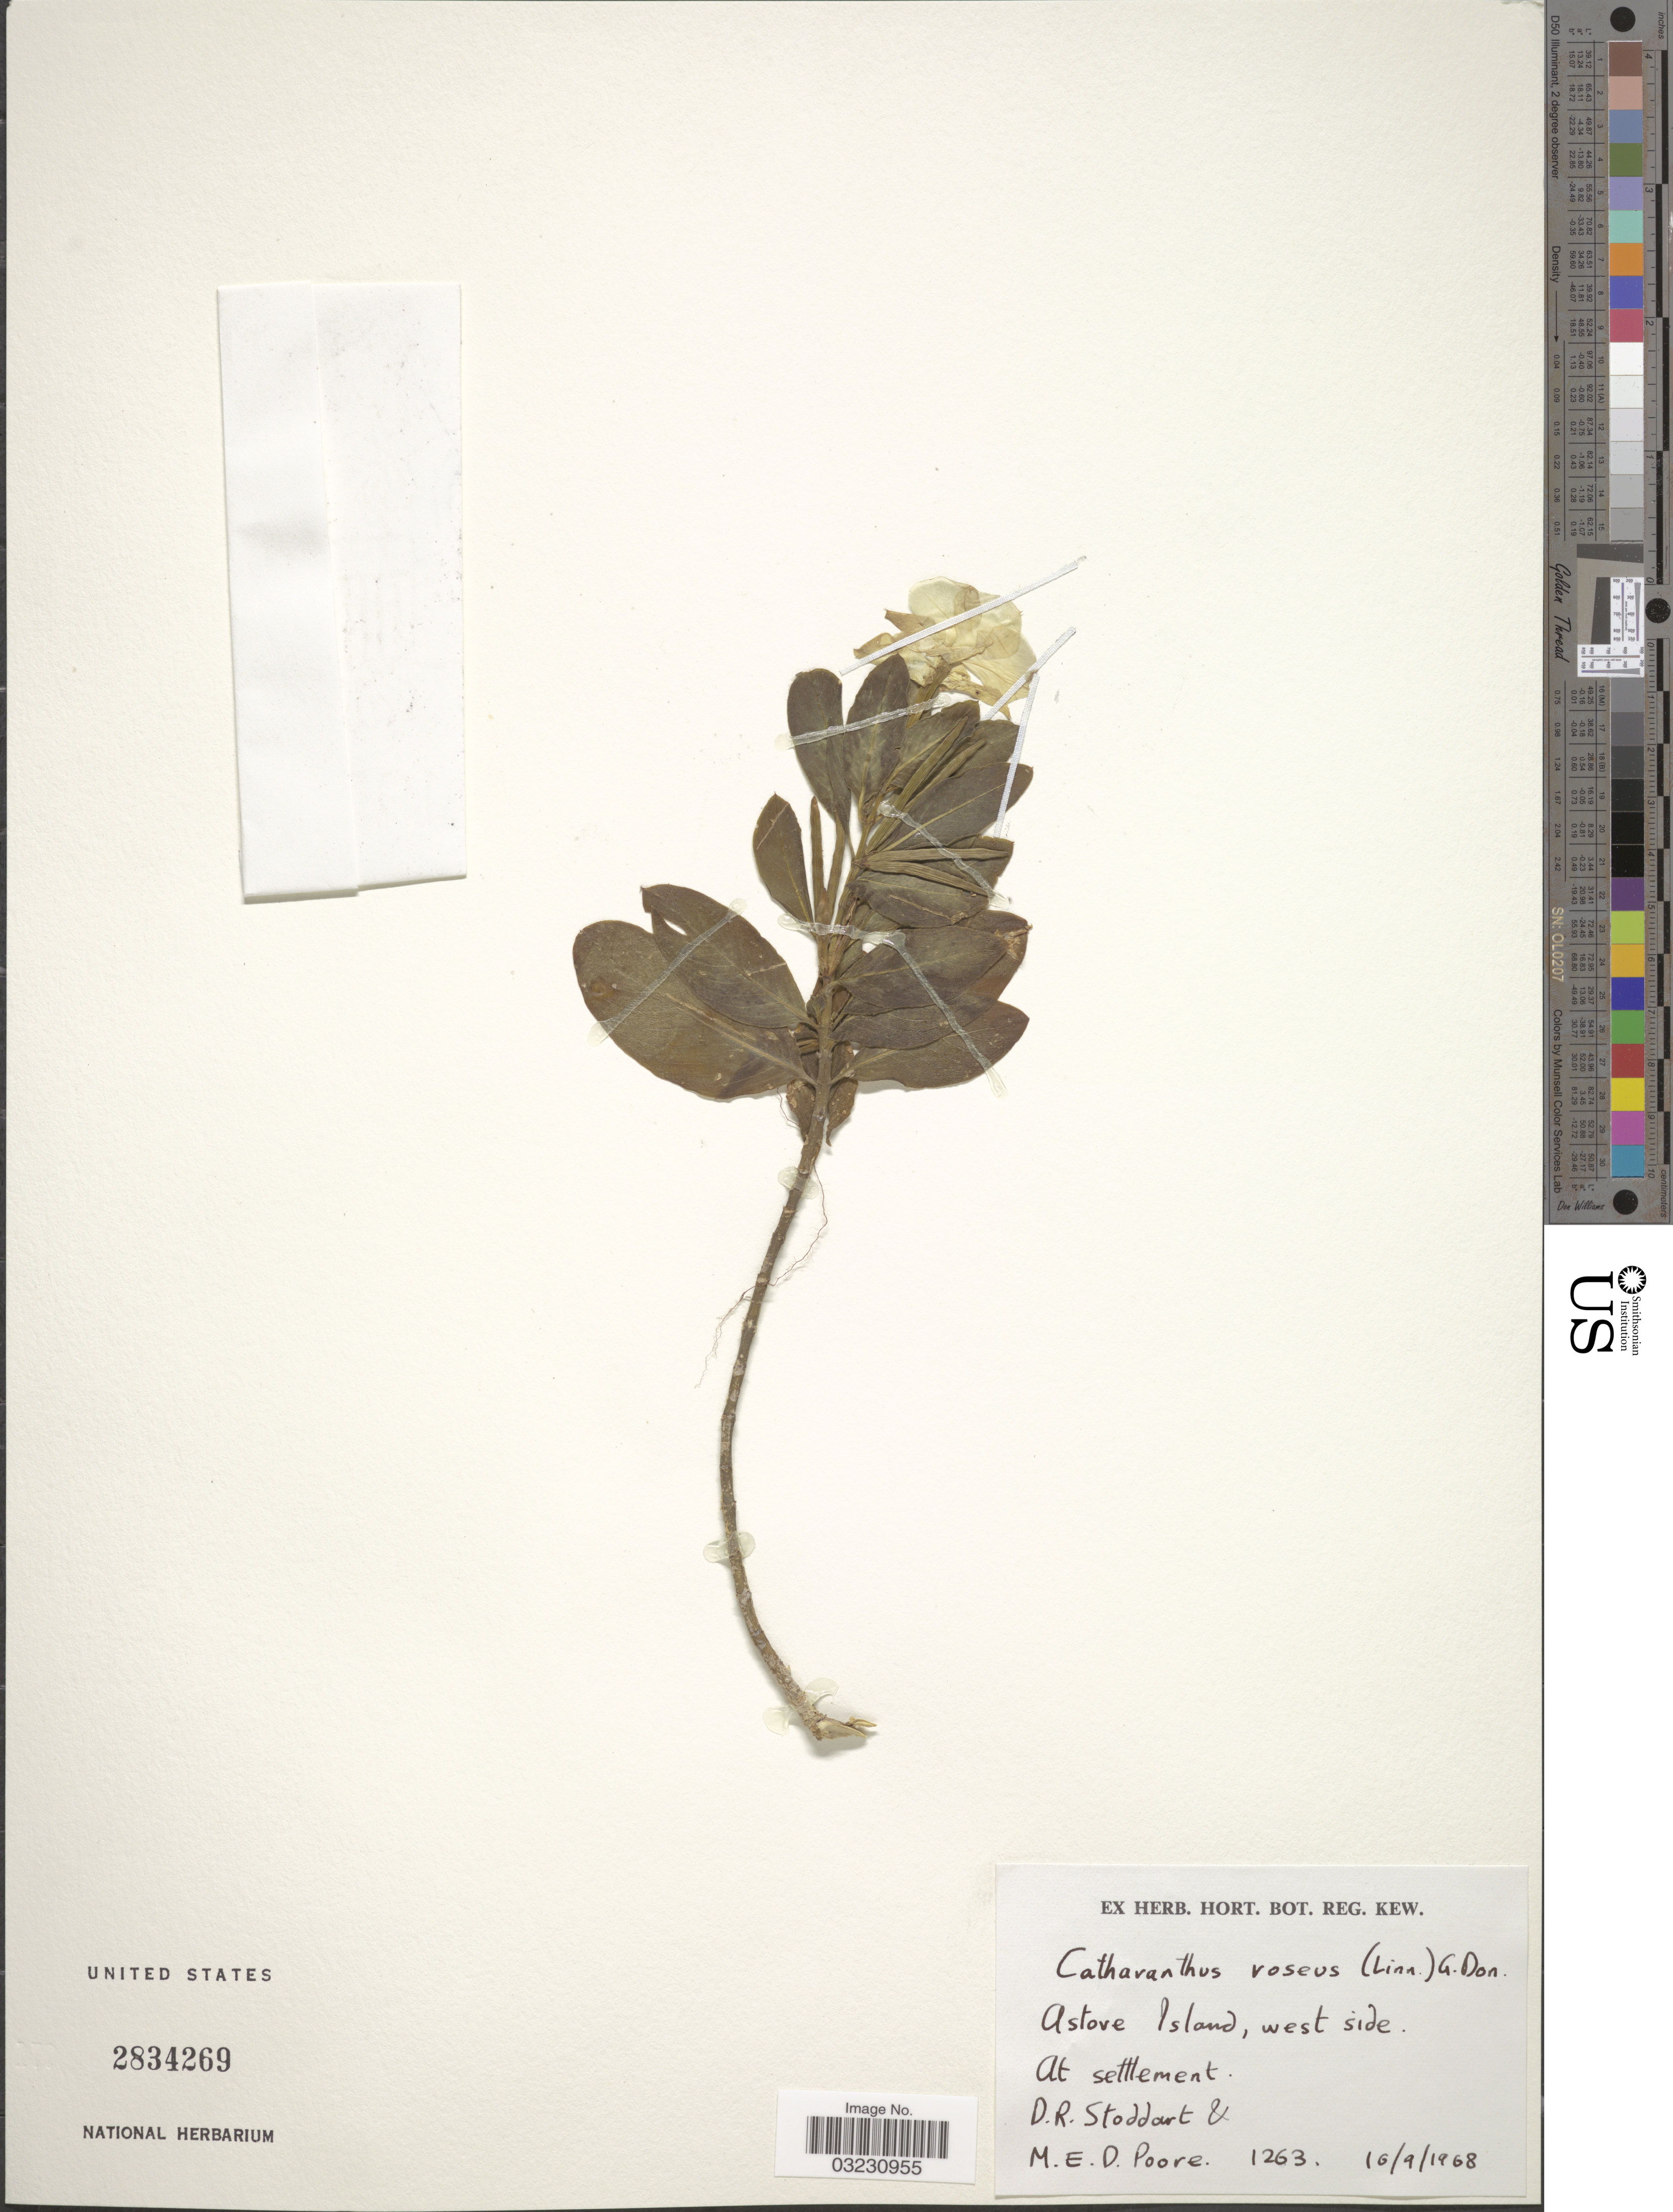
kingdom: Plantae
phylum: Tracheophyta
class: Magnoliopsida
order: Gentianales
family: Apocynaceae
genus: Catharanthus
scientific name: Catharanthus roseus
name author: (L.) G. Don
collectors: D. R. Stoddart & M. E. D. Poore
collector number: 1263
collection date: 1968-09-16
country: Seychelles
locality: Astove Island, west side. At settlement.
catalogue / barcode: US 2834269